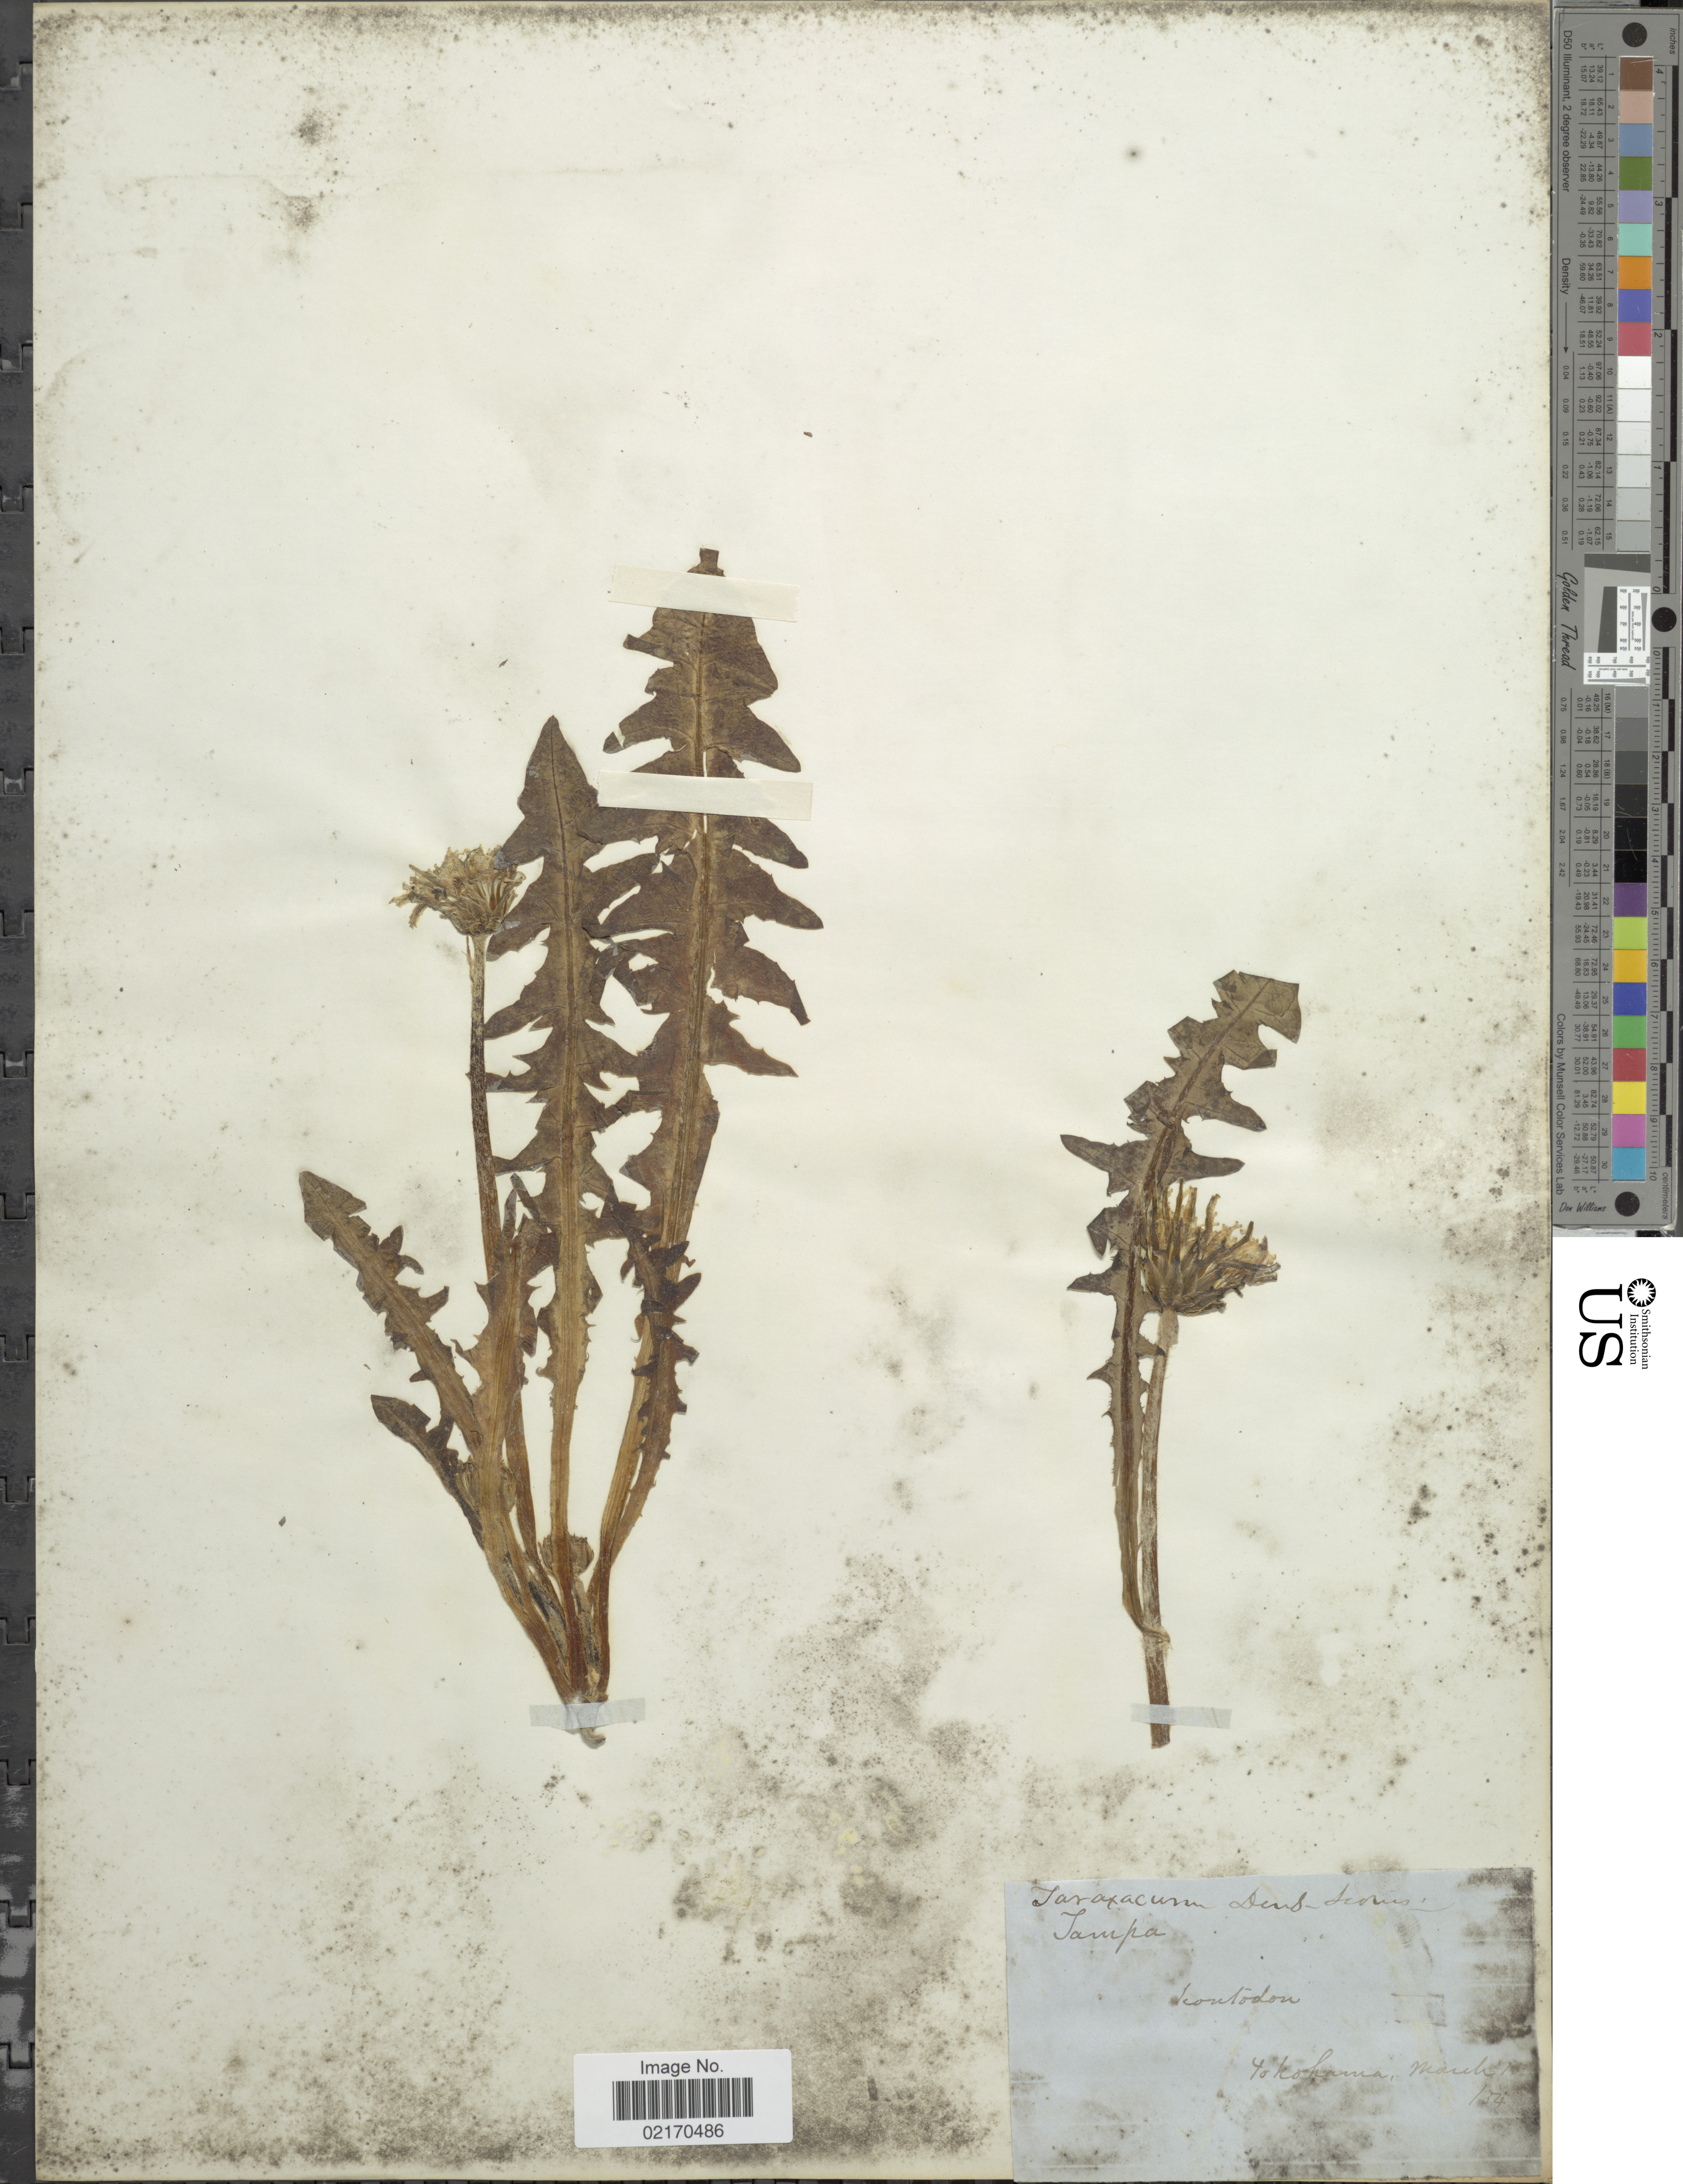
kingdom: Plantae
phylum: Tracheophyta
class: Magnoliopsida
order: Asterales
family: Asteraceae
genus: Taraxacum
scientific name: Taraxacum albidum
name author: Dahlst.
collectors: Yokohama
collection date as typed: Transcribed d/m/y: 1/3/34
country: Japan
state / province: Kanagawa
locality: Tampa, Kontodon. [interpreted]